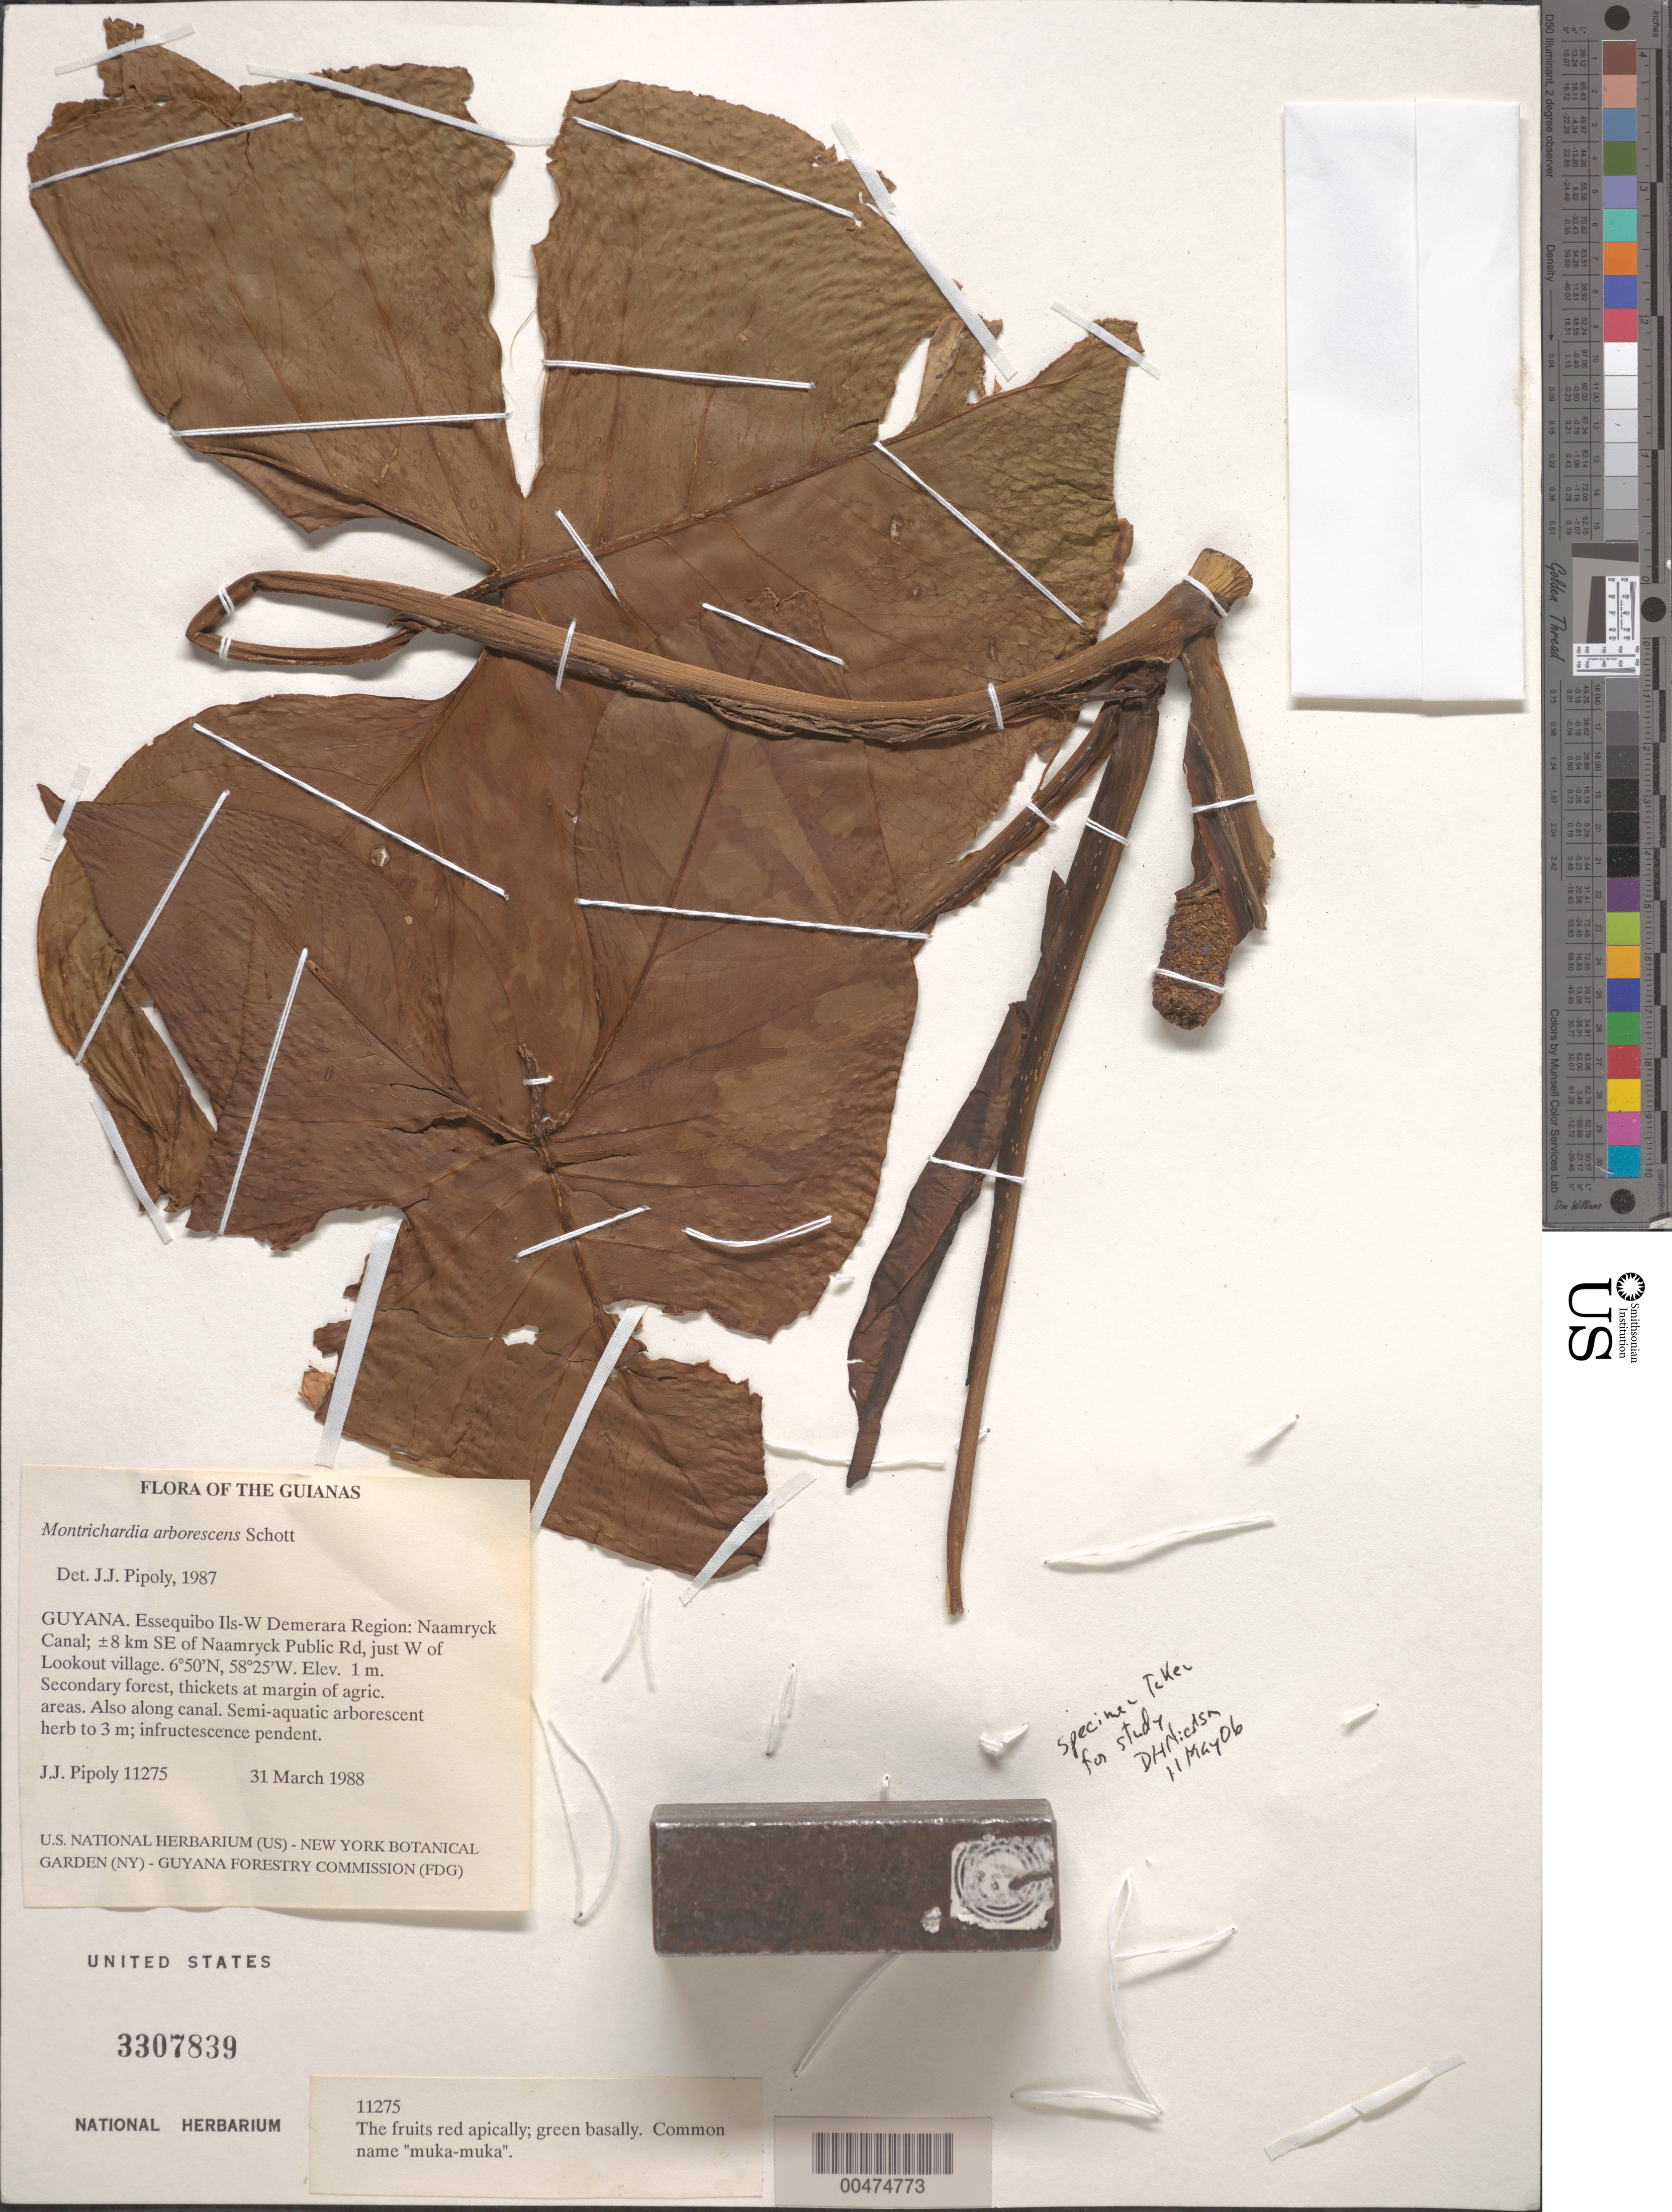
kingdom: Plantae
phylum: Tracheophyta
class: Liliopsida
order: Alismatales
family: Araceae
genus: Montrichardia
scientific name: Montrichardia arborescens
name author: (L.) Schott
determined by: Pipoly, J. J., III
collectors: J. J. Pipoly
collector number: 11275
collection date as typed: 31 March 1987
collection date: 1987-03-31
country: Guyana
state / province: Essequibo Isl-W. Demerara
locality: Naamryck Canal; ±8 km SE of Naamryck Public Rd, just W of Lookout village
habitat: Secondary forest, thickets at margin of agric. areas. Also along canal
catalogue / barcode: US 3307839